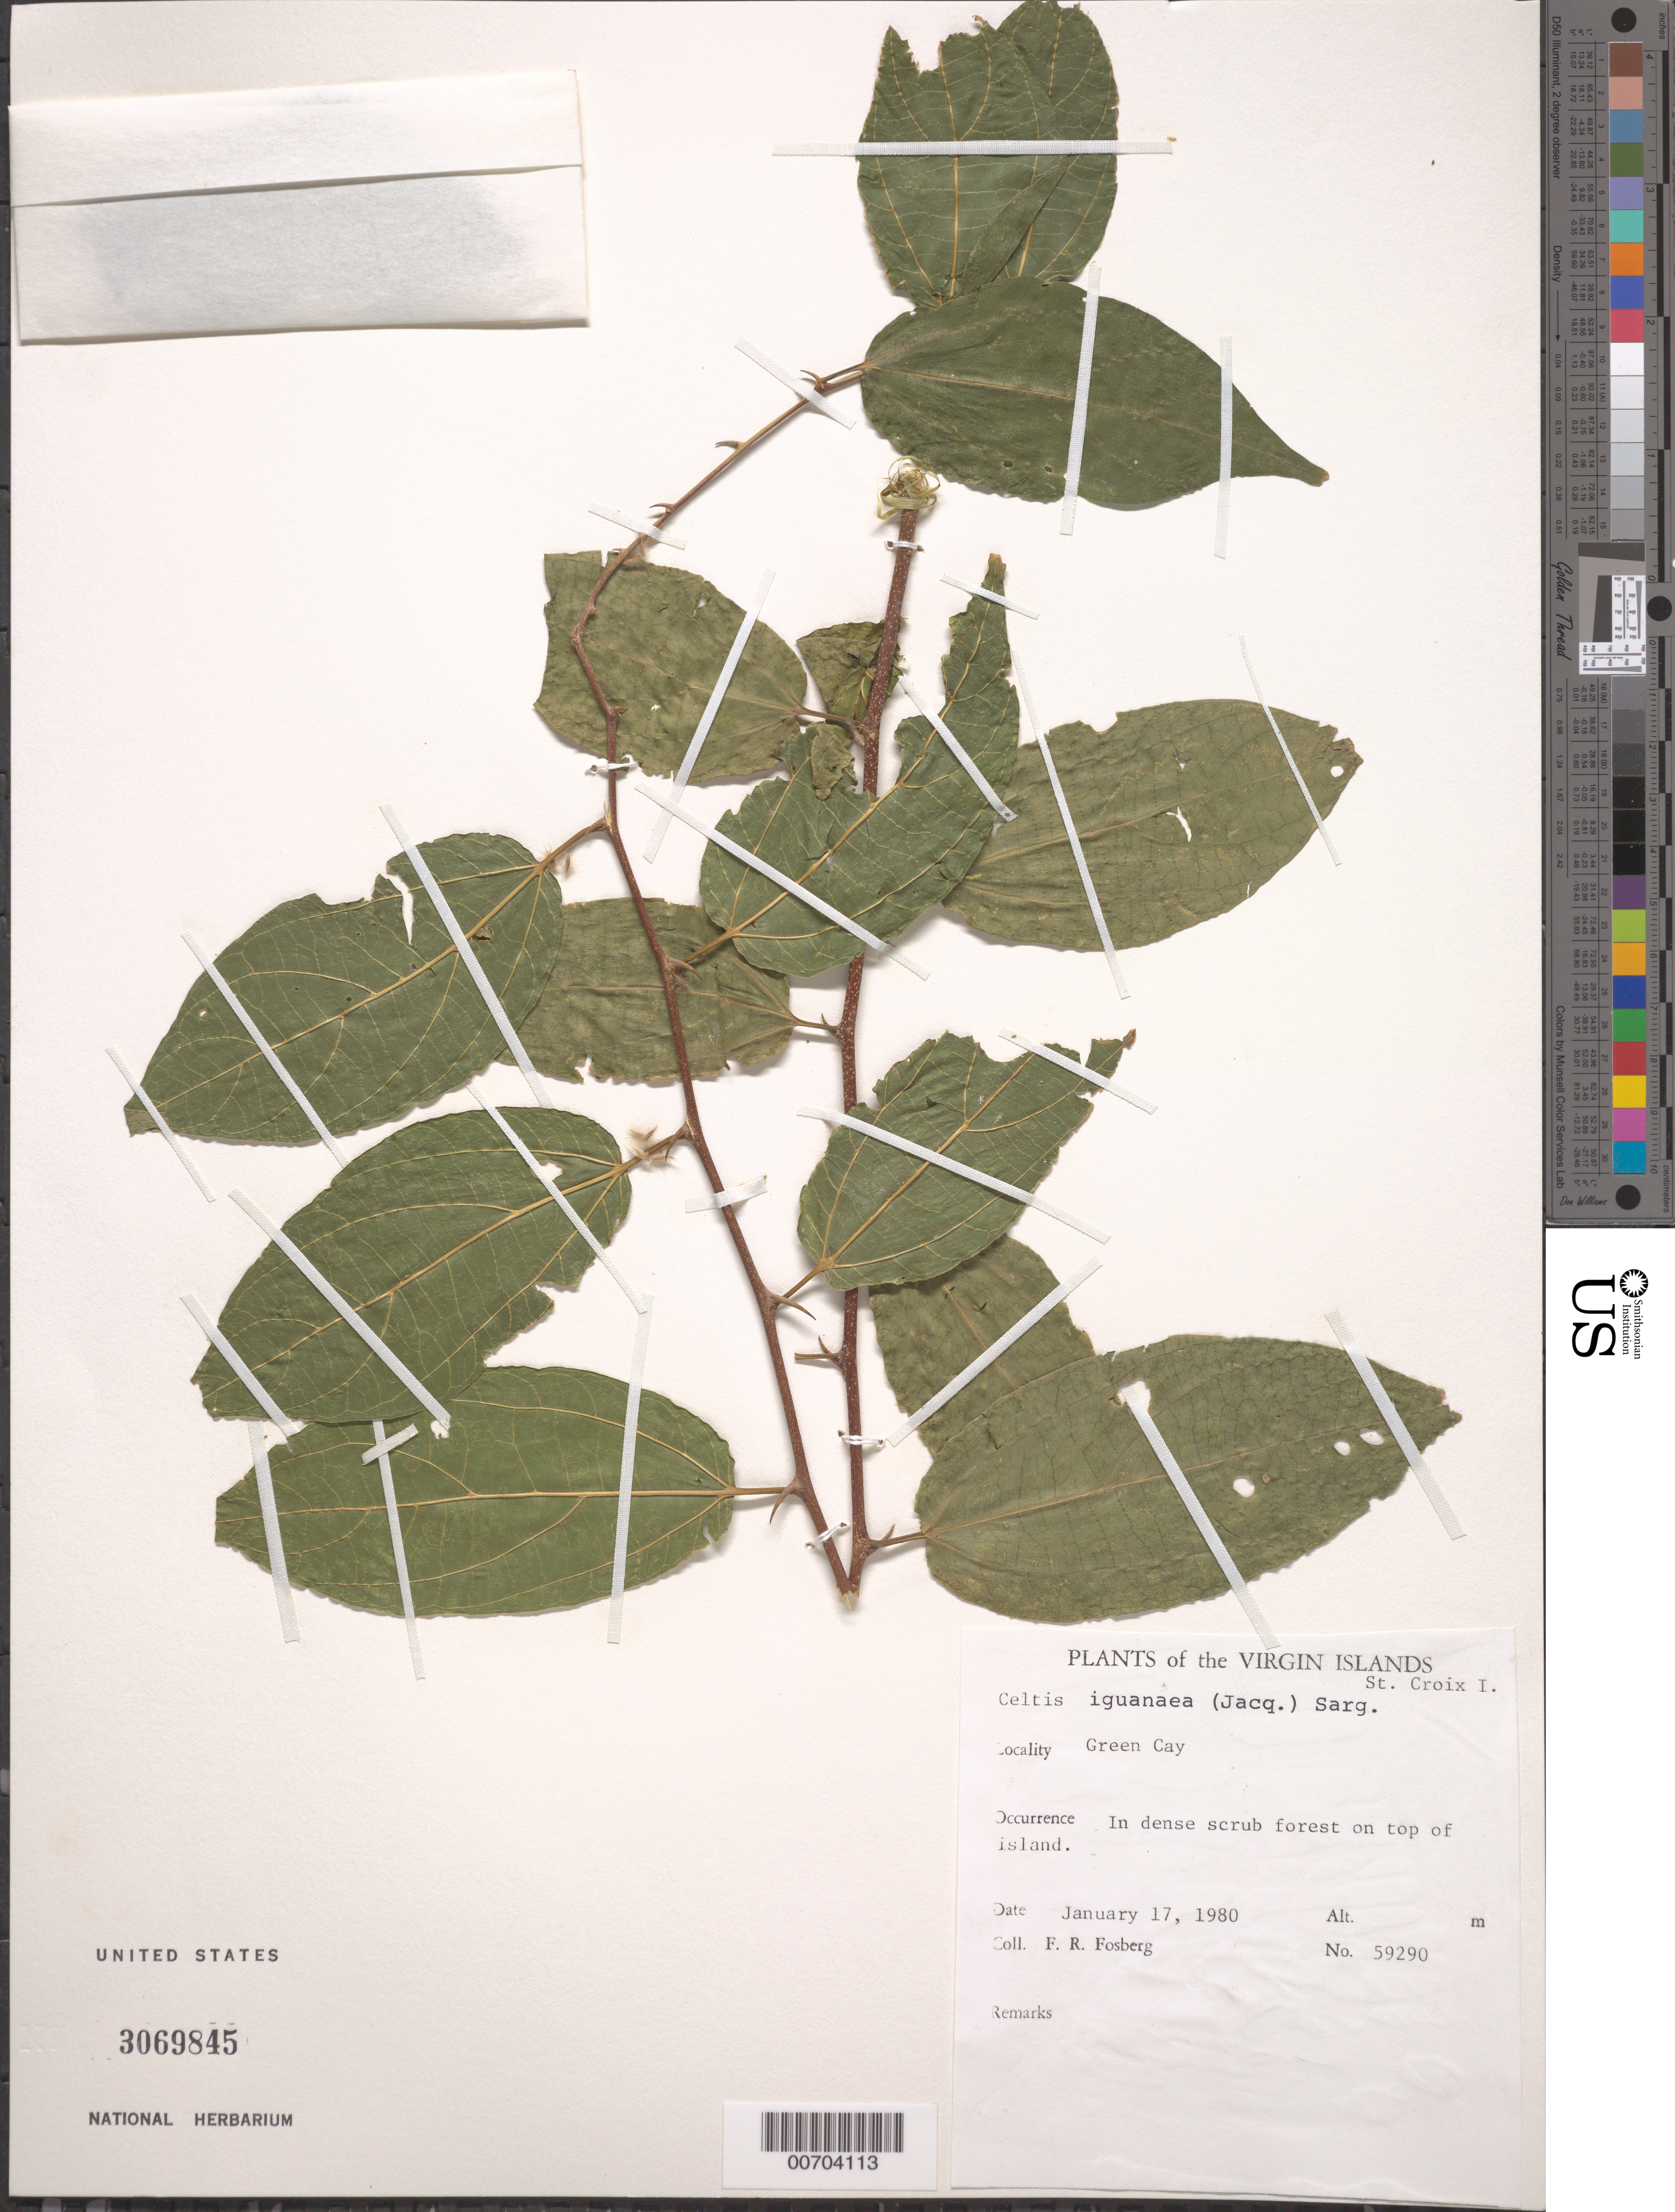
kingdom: Plantae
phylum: Tracheophyta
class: Magnoliopsida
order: Rosales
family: Cannabaceae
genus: Celtis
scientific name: Celtis iguanaea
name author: (Jacq.) Sarg.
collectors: F. R. Fosberg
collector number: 59290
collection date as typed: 17 Jan 1980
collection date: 1980-01-17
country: U.S. Virgin Islands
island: St. Croix Island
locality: Green Cay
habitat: In dense scrub forest on top of island.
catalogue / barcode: US 3069845